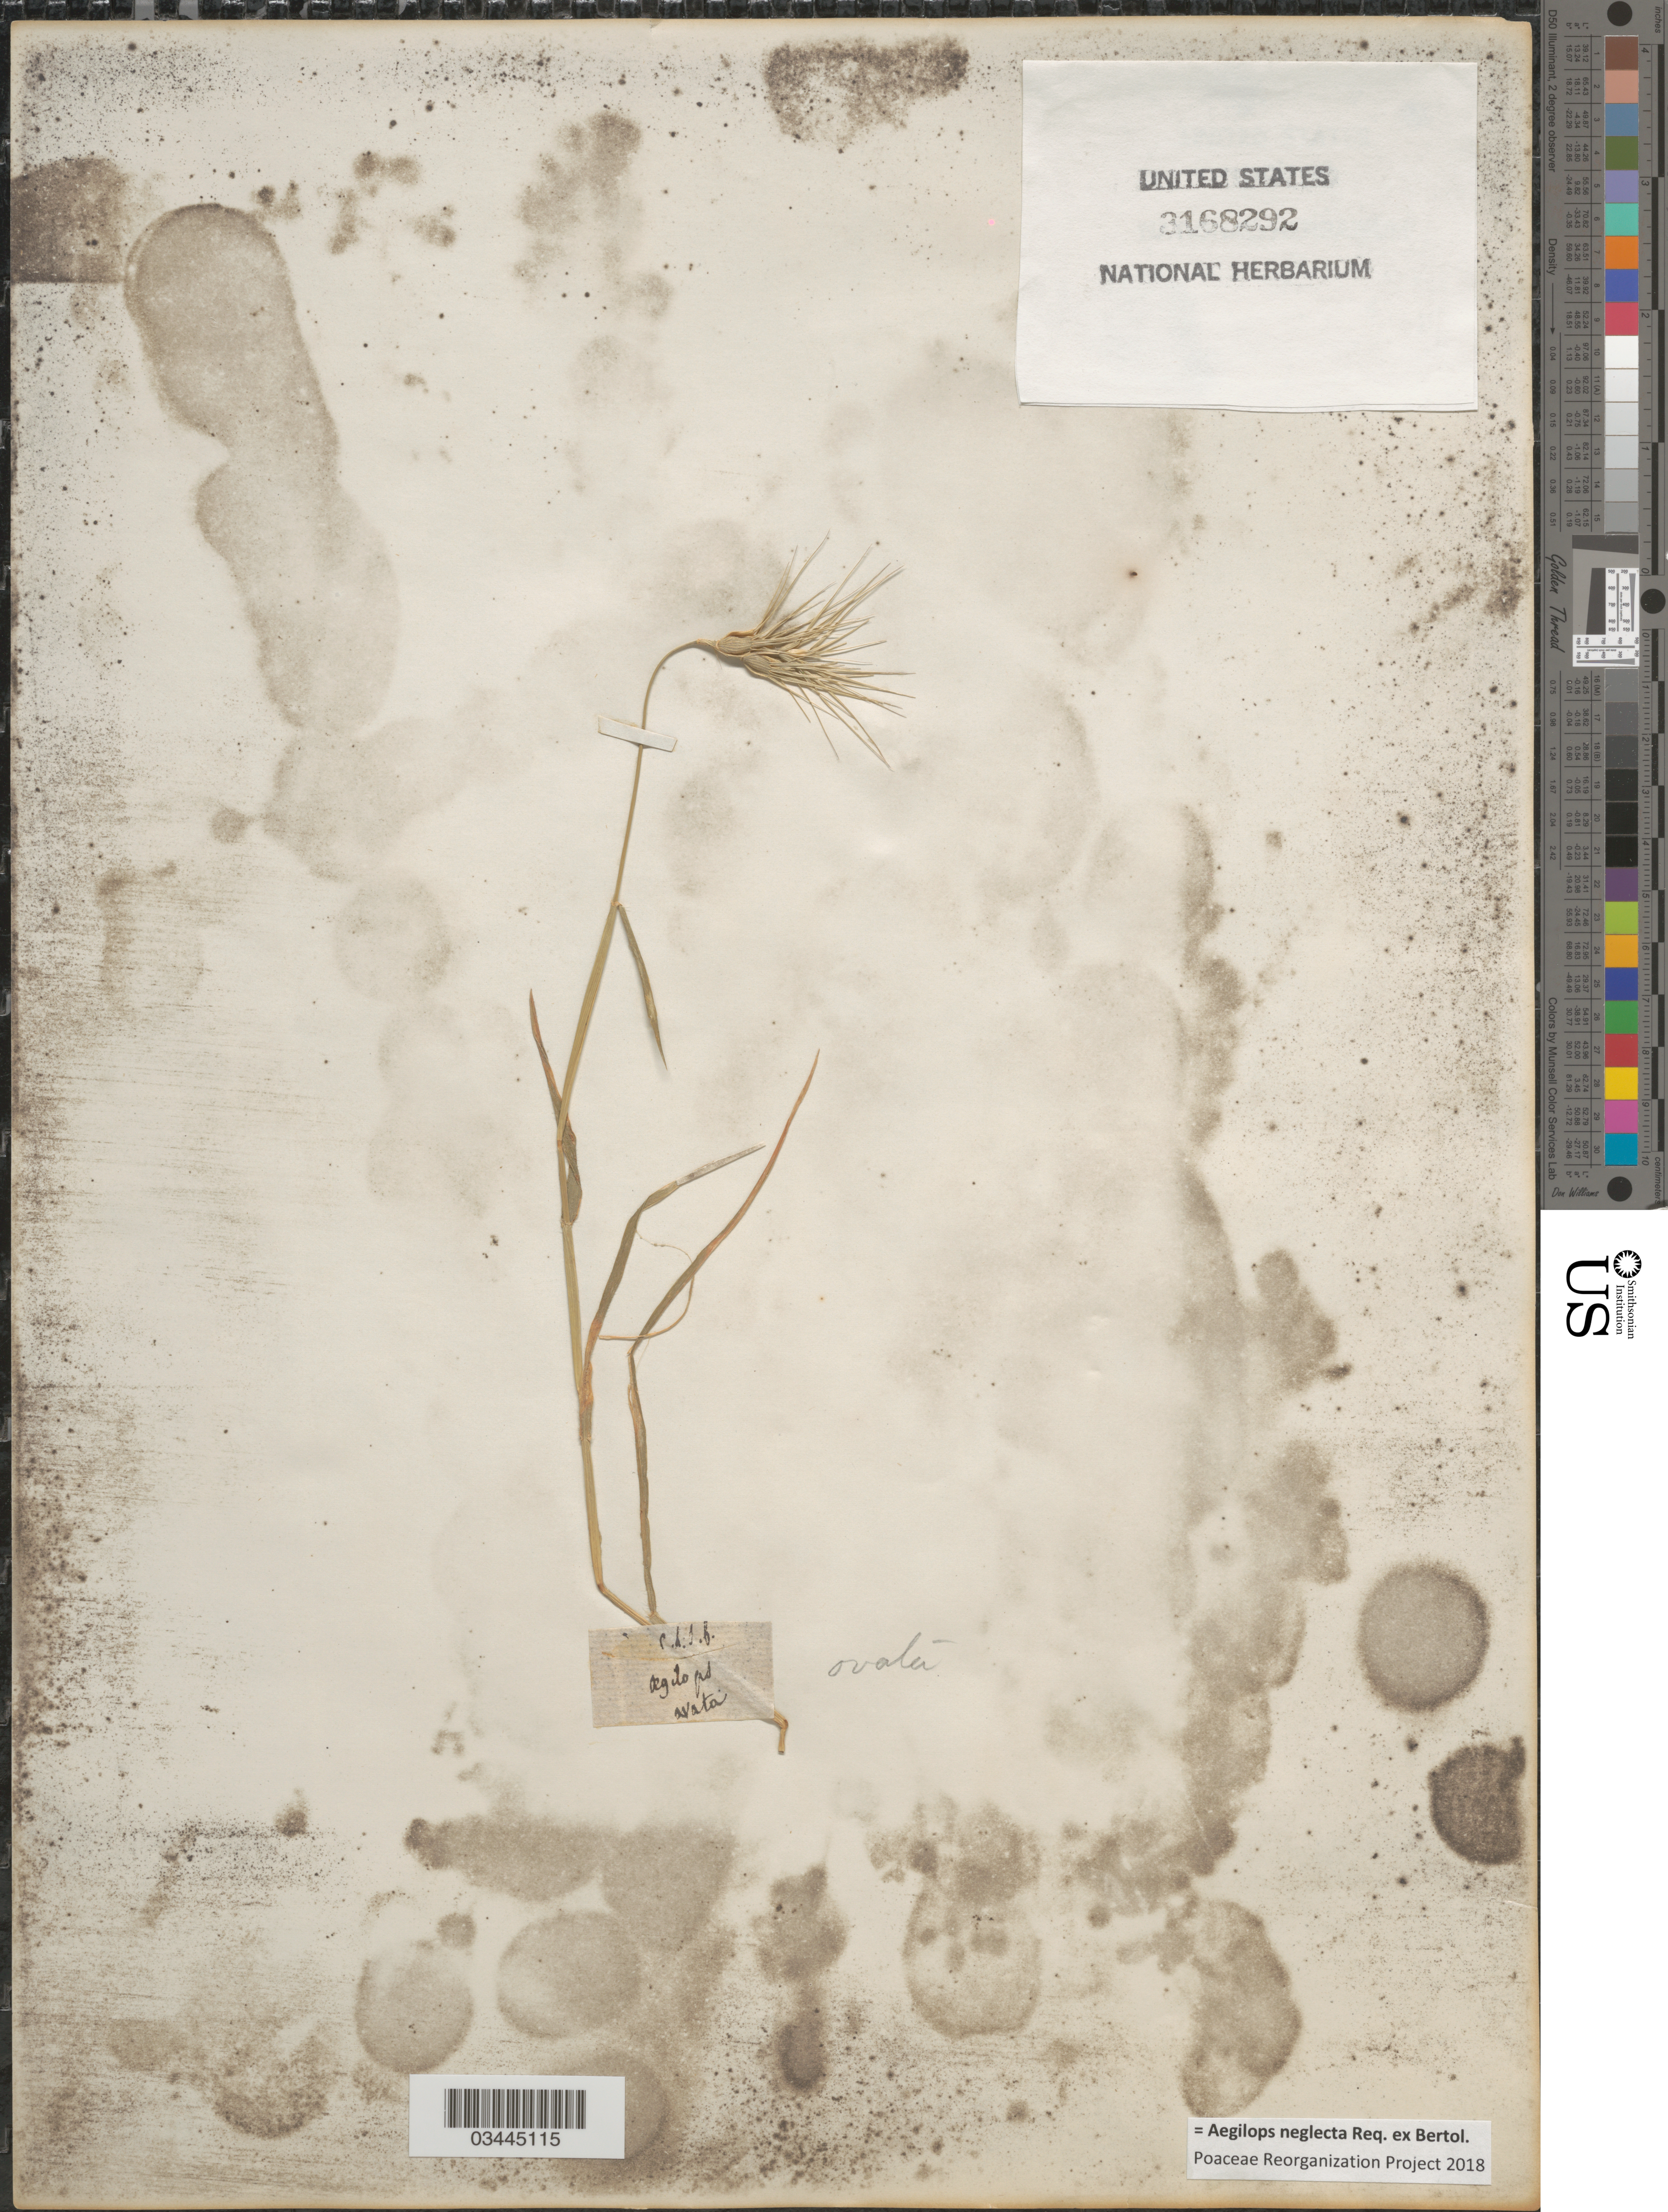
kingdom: Plantae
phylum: Tracheophyta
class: Liliopsida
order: Poales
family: Poaceae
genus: Aegilops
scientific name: Aegilops neglecta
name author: Req. ex Bertol.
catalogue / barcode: US 3168292